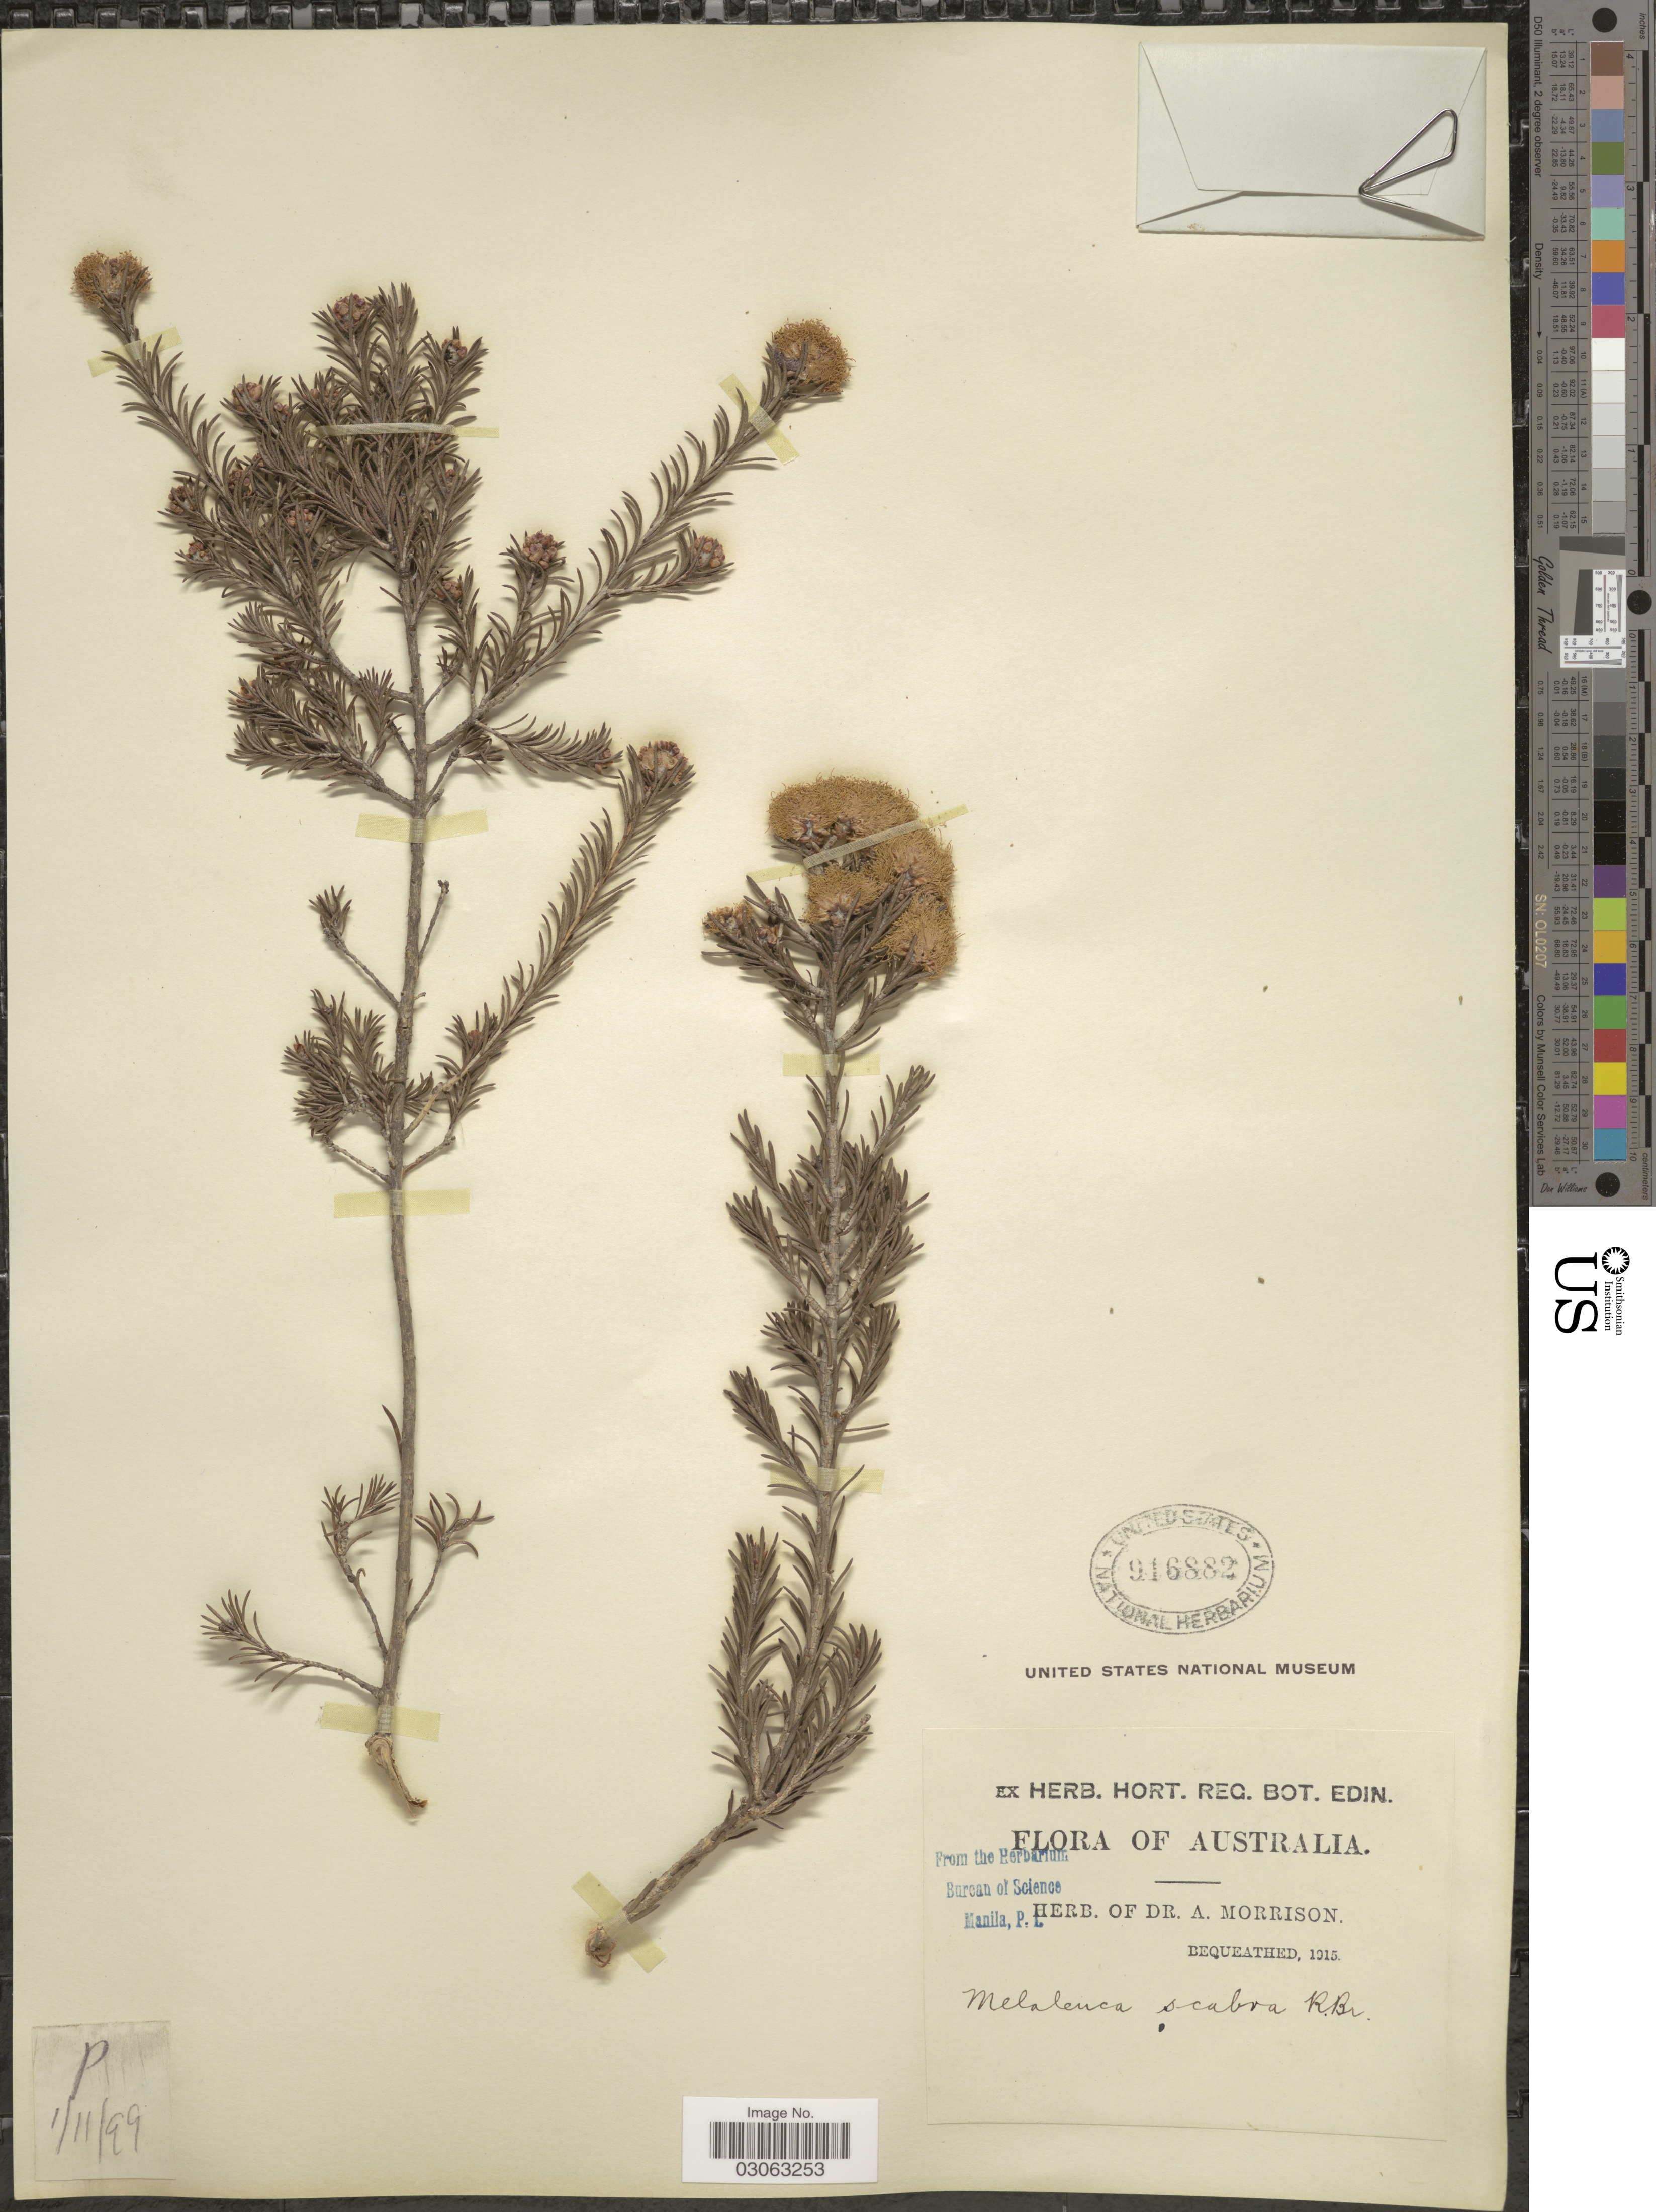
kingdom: Plantae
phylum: Tracheophyta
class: Magnoliopsida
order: Myrtales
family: Myrtaceae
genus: Melaleuca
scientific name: Melaleuca scabra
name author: R. Br.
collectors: ex herb. Dr. A. Morrison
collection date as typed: Transcribed d/m/y: 1/11/99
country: Australia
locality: P [unsure placement]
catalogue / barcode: US 916882